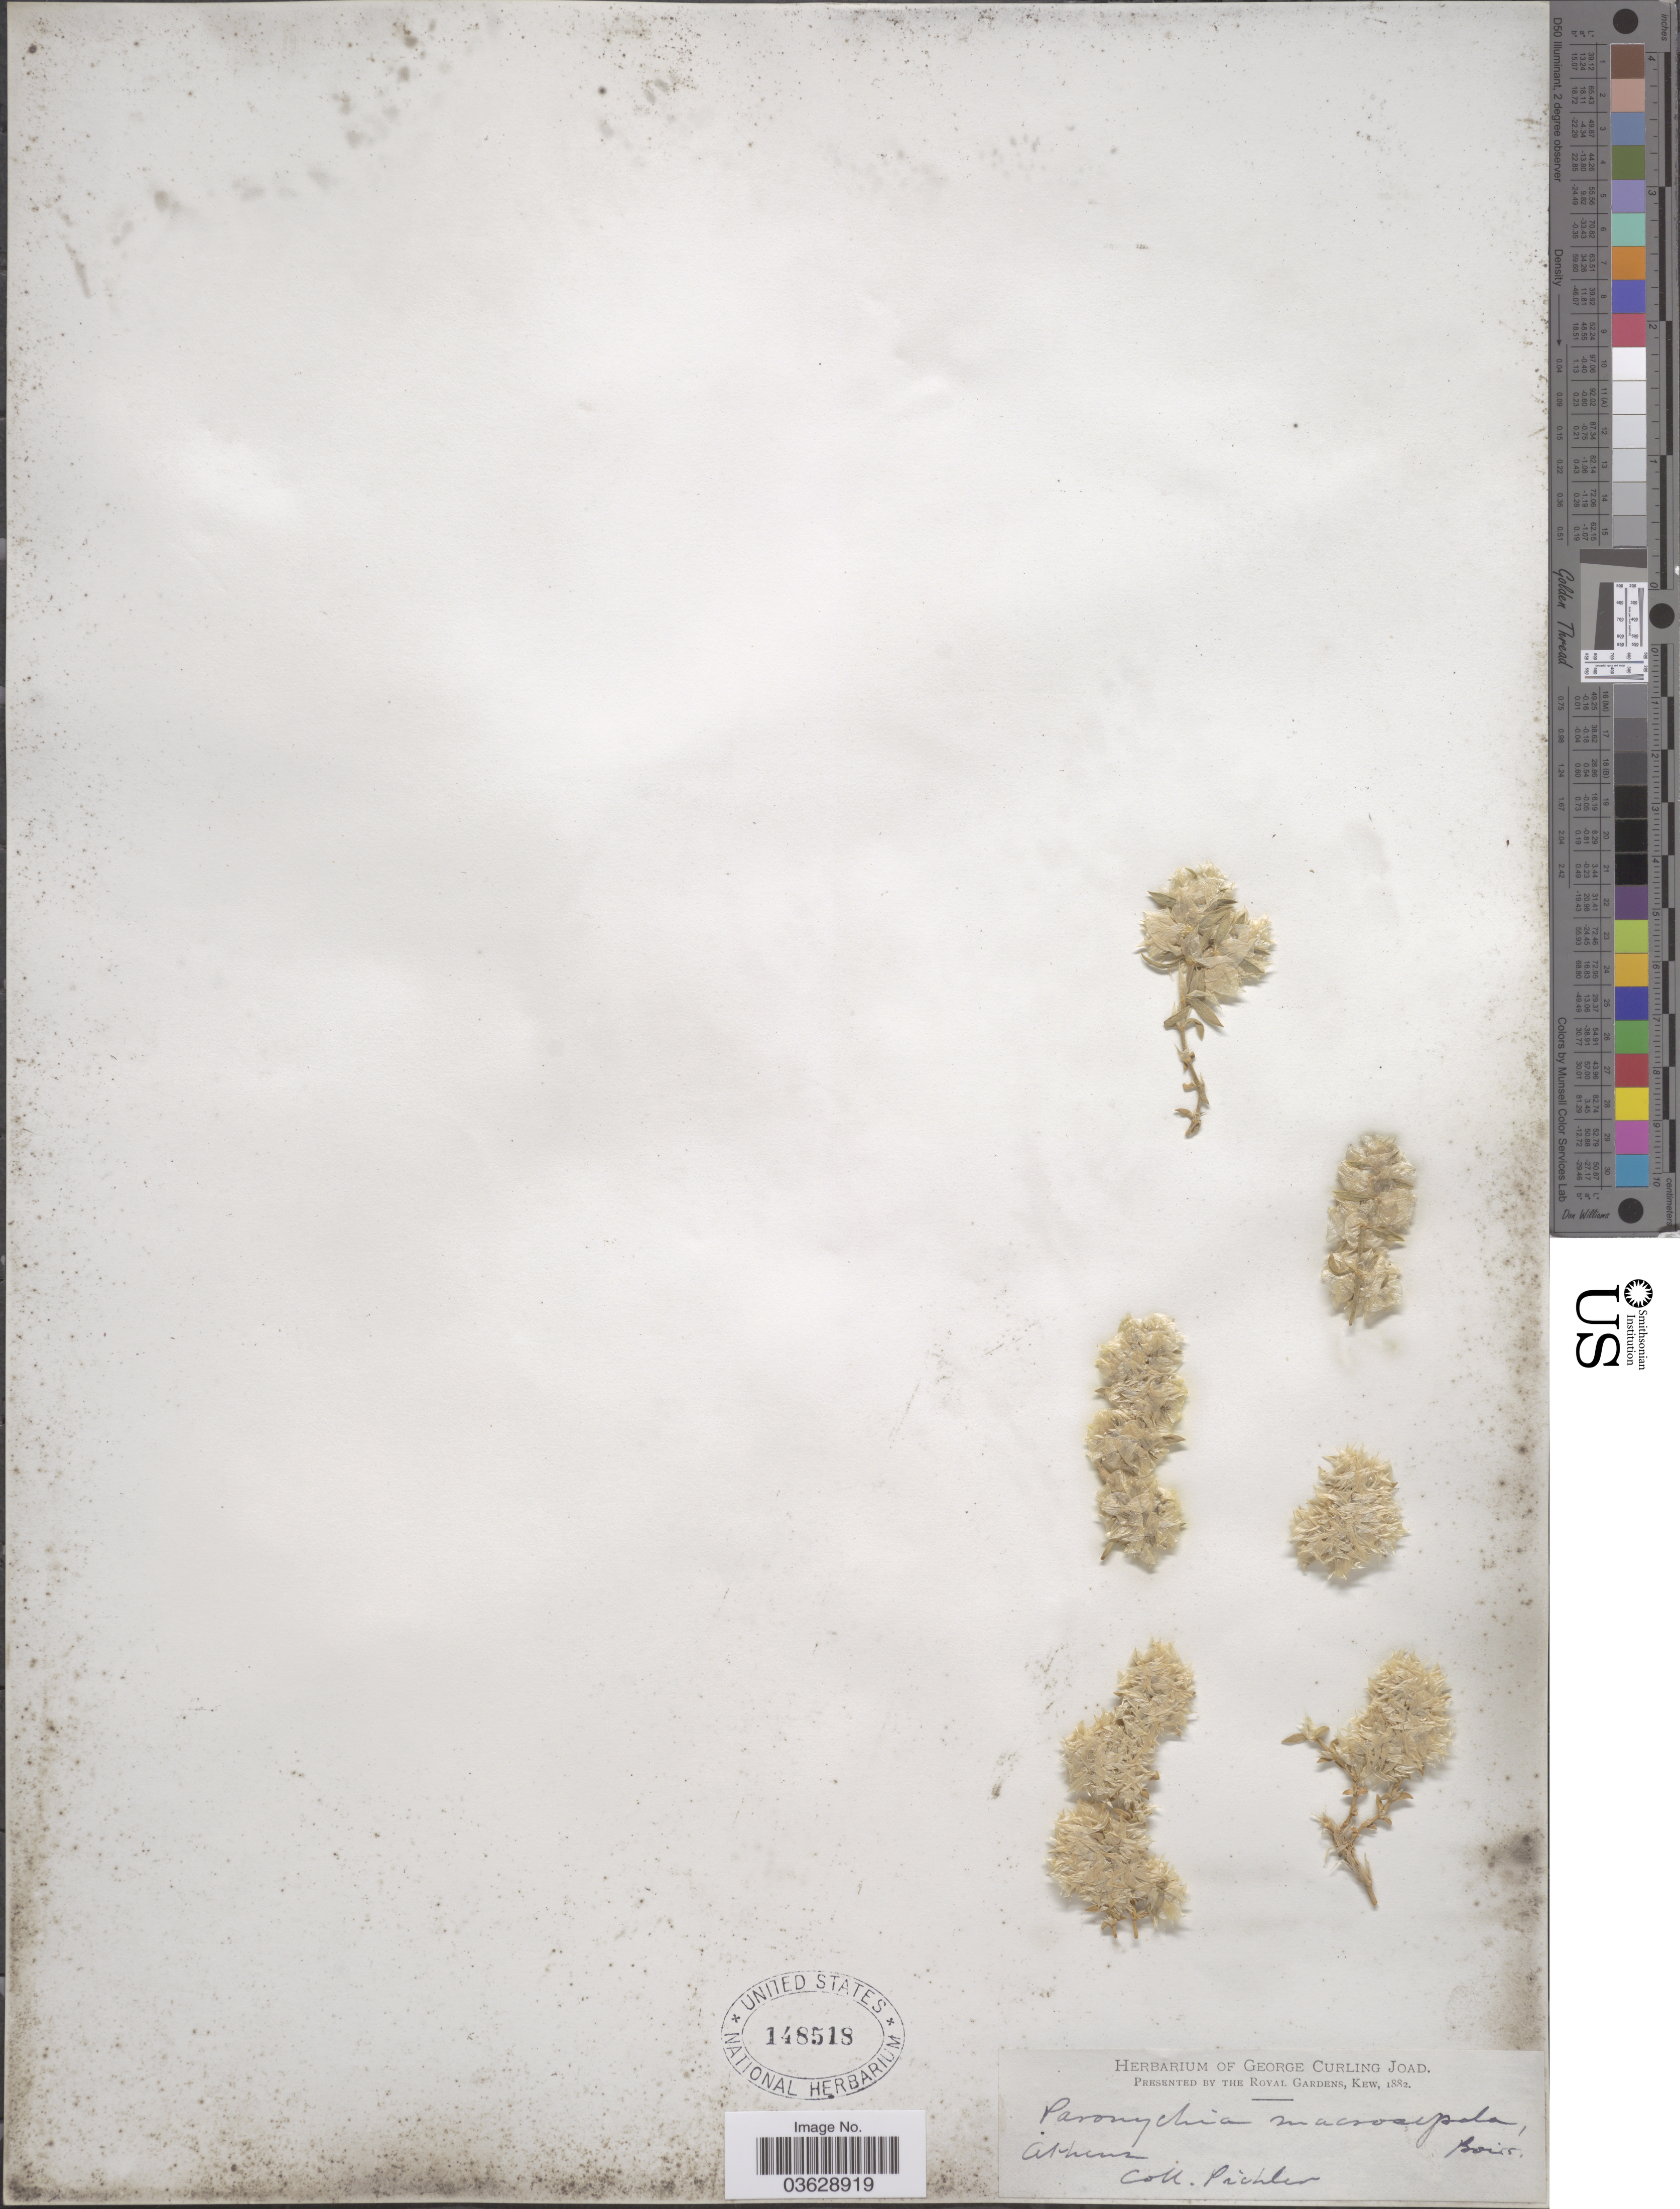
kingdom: Plantae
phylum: Tracheophyta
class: Magnoliopsida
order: Caryophyllales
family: Caryophyllaceae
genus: Paronychia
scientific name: Paronychia macrosepala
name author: Boiss.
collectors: T. Pichler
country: Greece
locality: Athens.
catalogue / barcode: US 148518